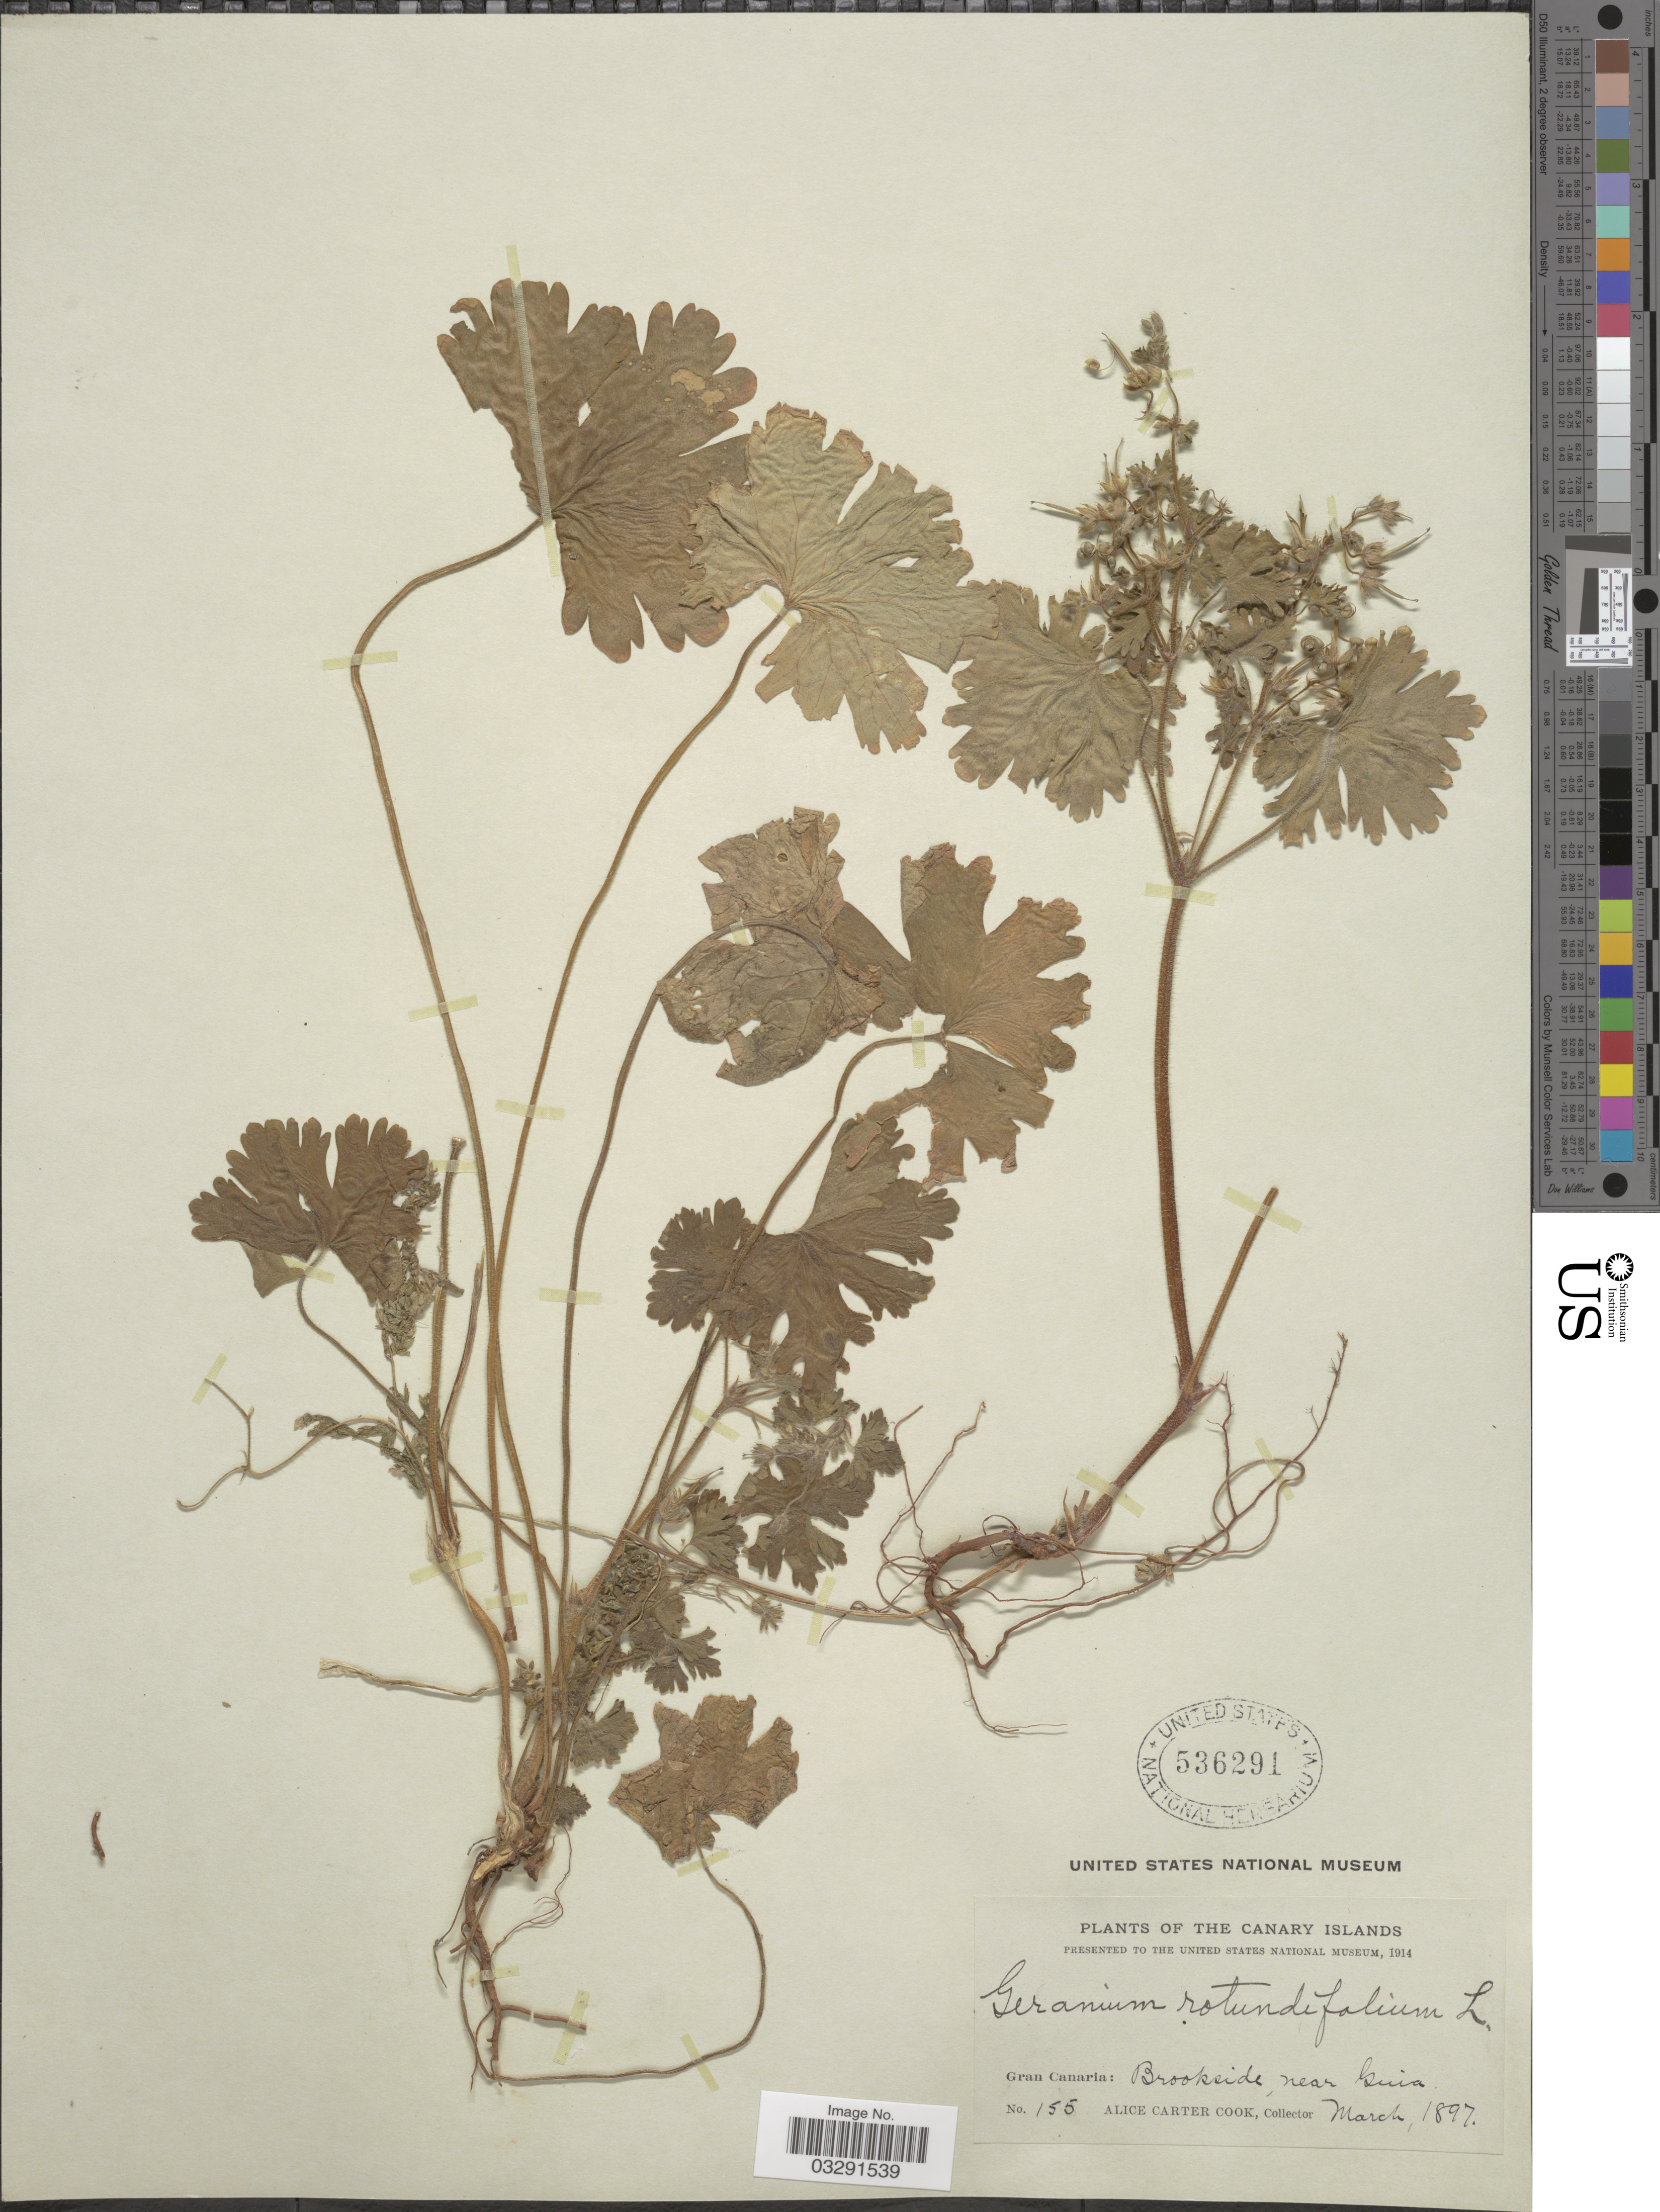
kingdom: Plantae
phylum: Tracheophyta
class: Magnoliopsida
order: Geraniales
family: Geraniaceae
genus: Geranium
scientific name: Geranium rotundifolium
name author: L.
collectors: Alice C. Cook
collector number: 155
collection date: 1897-03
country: Spain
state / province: Canarias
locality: The Canary Islands. Gran Canaria: Brookside, near Guia.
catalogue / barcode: US 536291